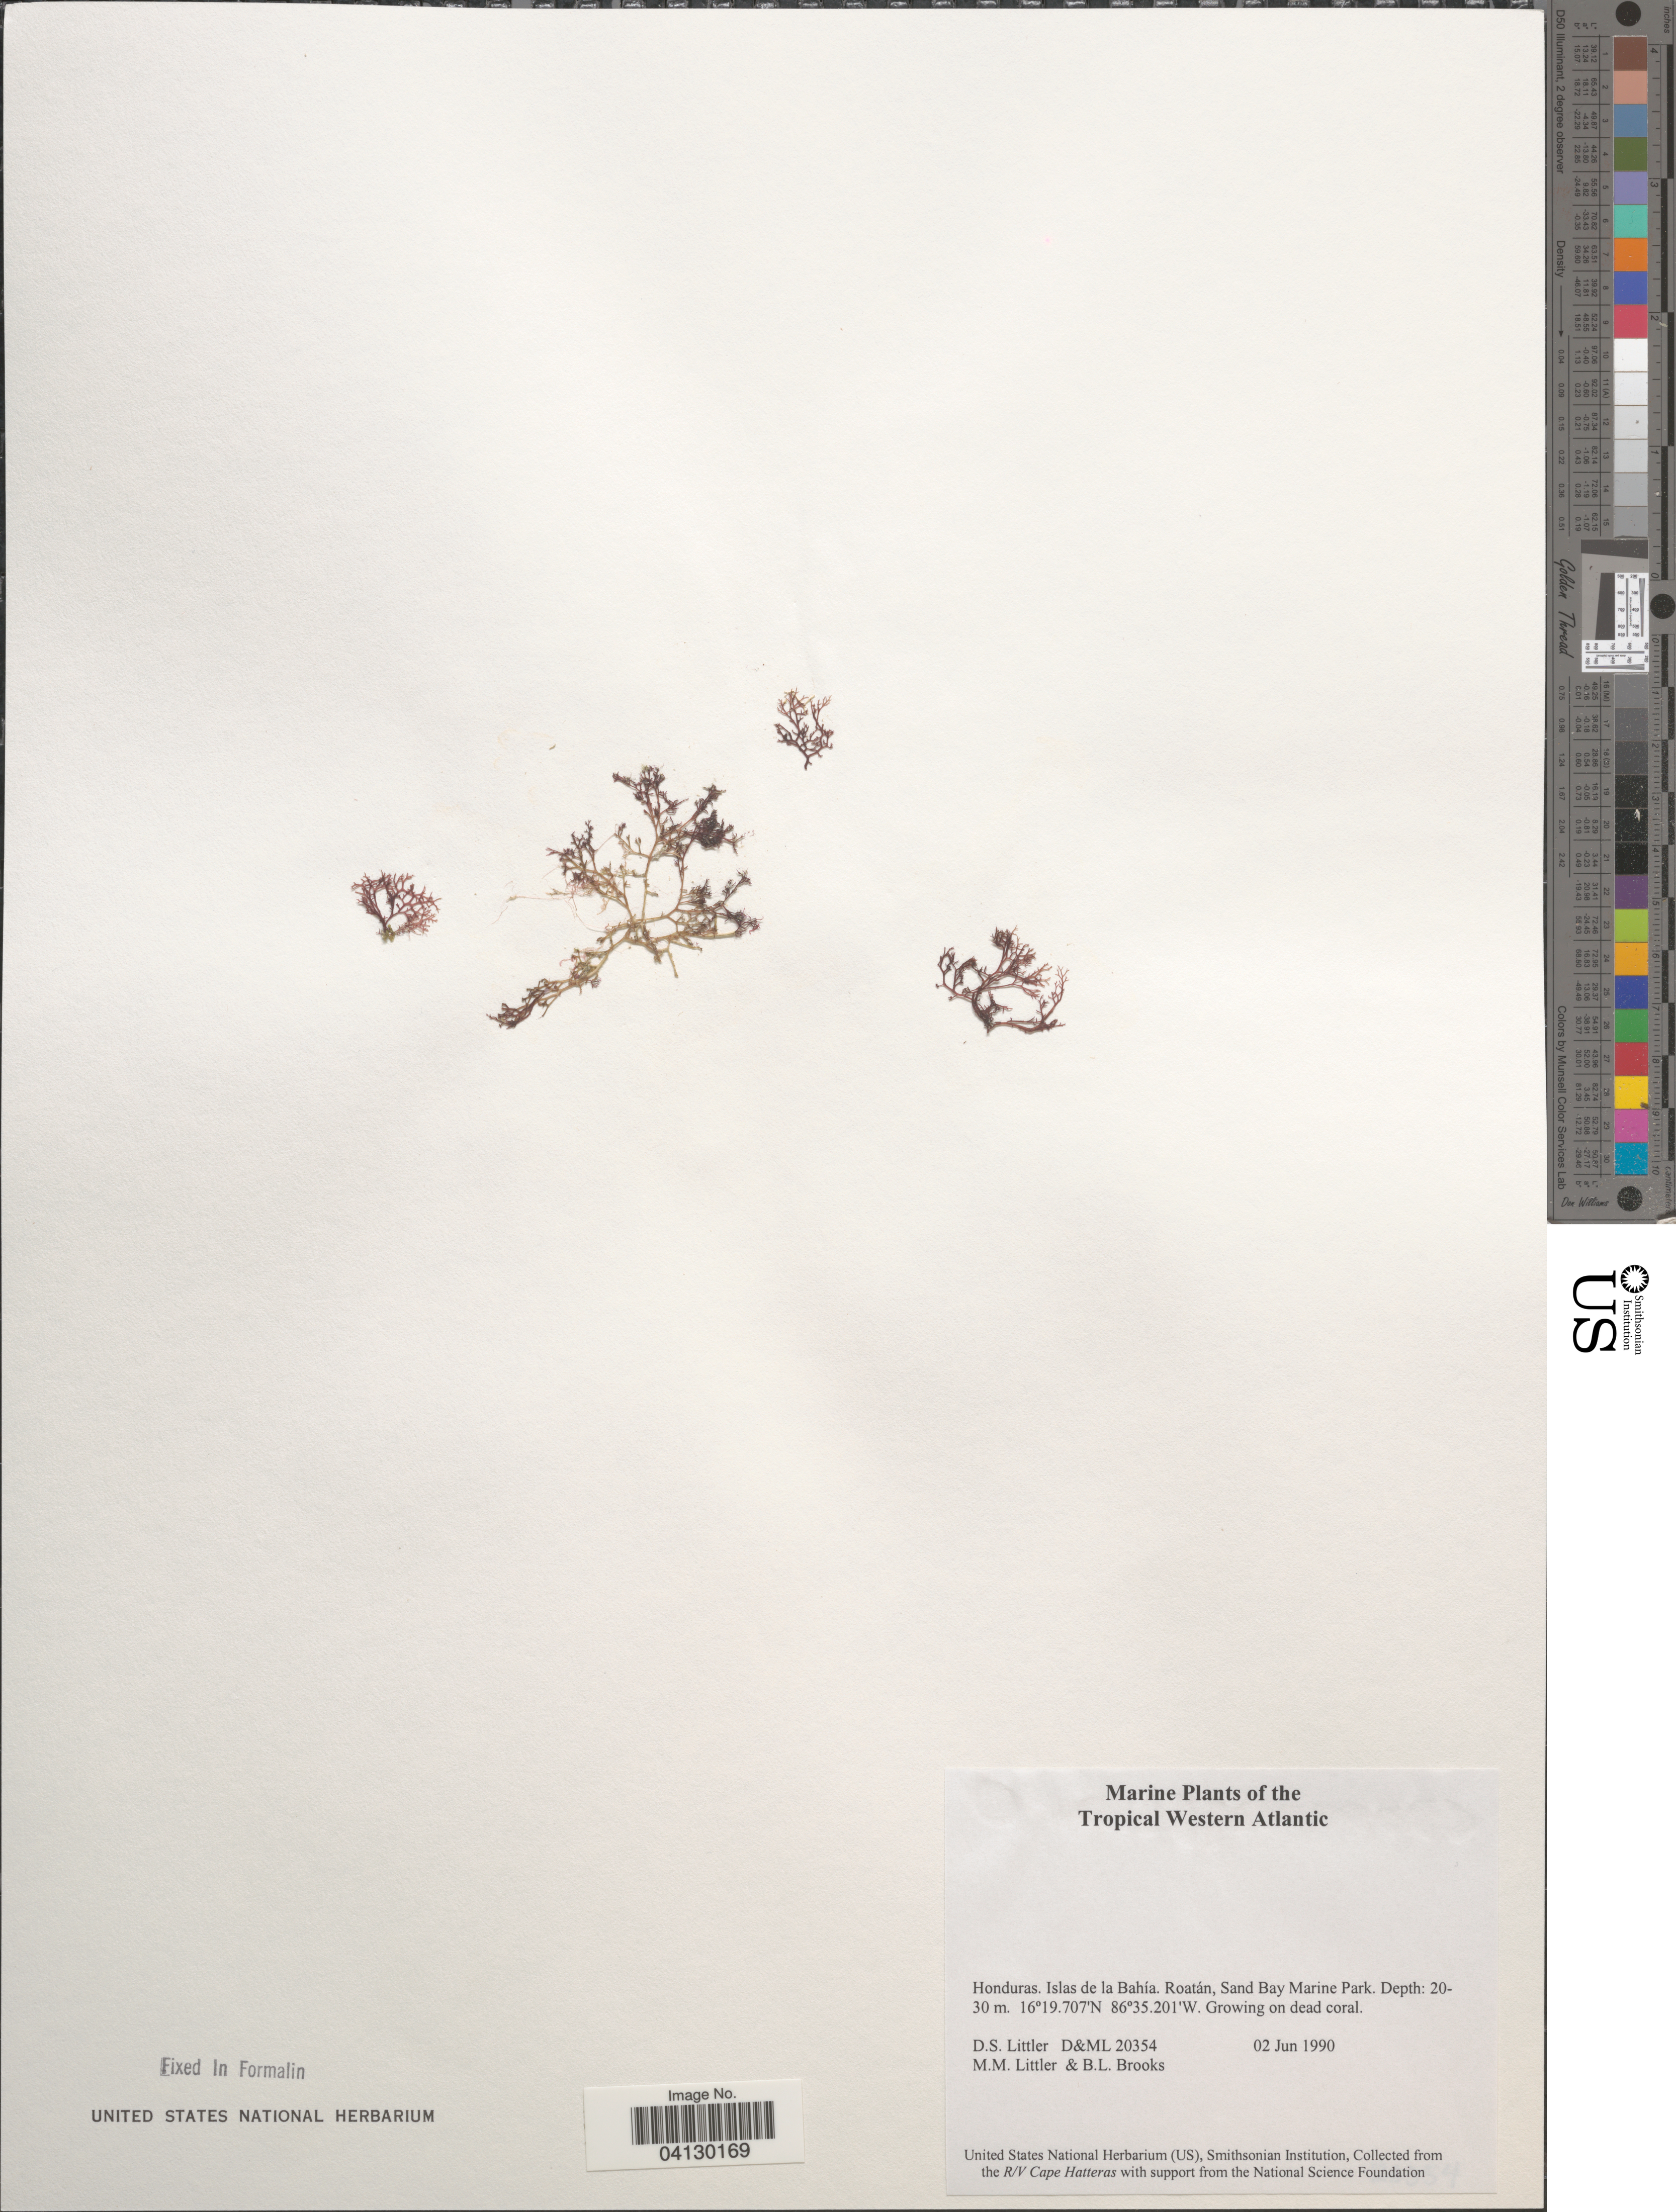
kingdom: Plantae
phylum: Rhodophyta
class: Florideophyceae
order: Corallinales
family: Corallinaceae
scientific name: Crustose Coralline Algae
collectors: D. S. Littler & B. Brooks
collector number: D&ML 20354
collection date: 1990-06-02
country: Honduras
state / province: Islas de la Bahía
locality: Roatán, Sand Bay Marine Park. The Tropical Western Atlantic.